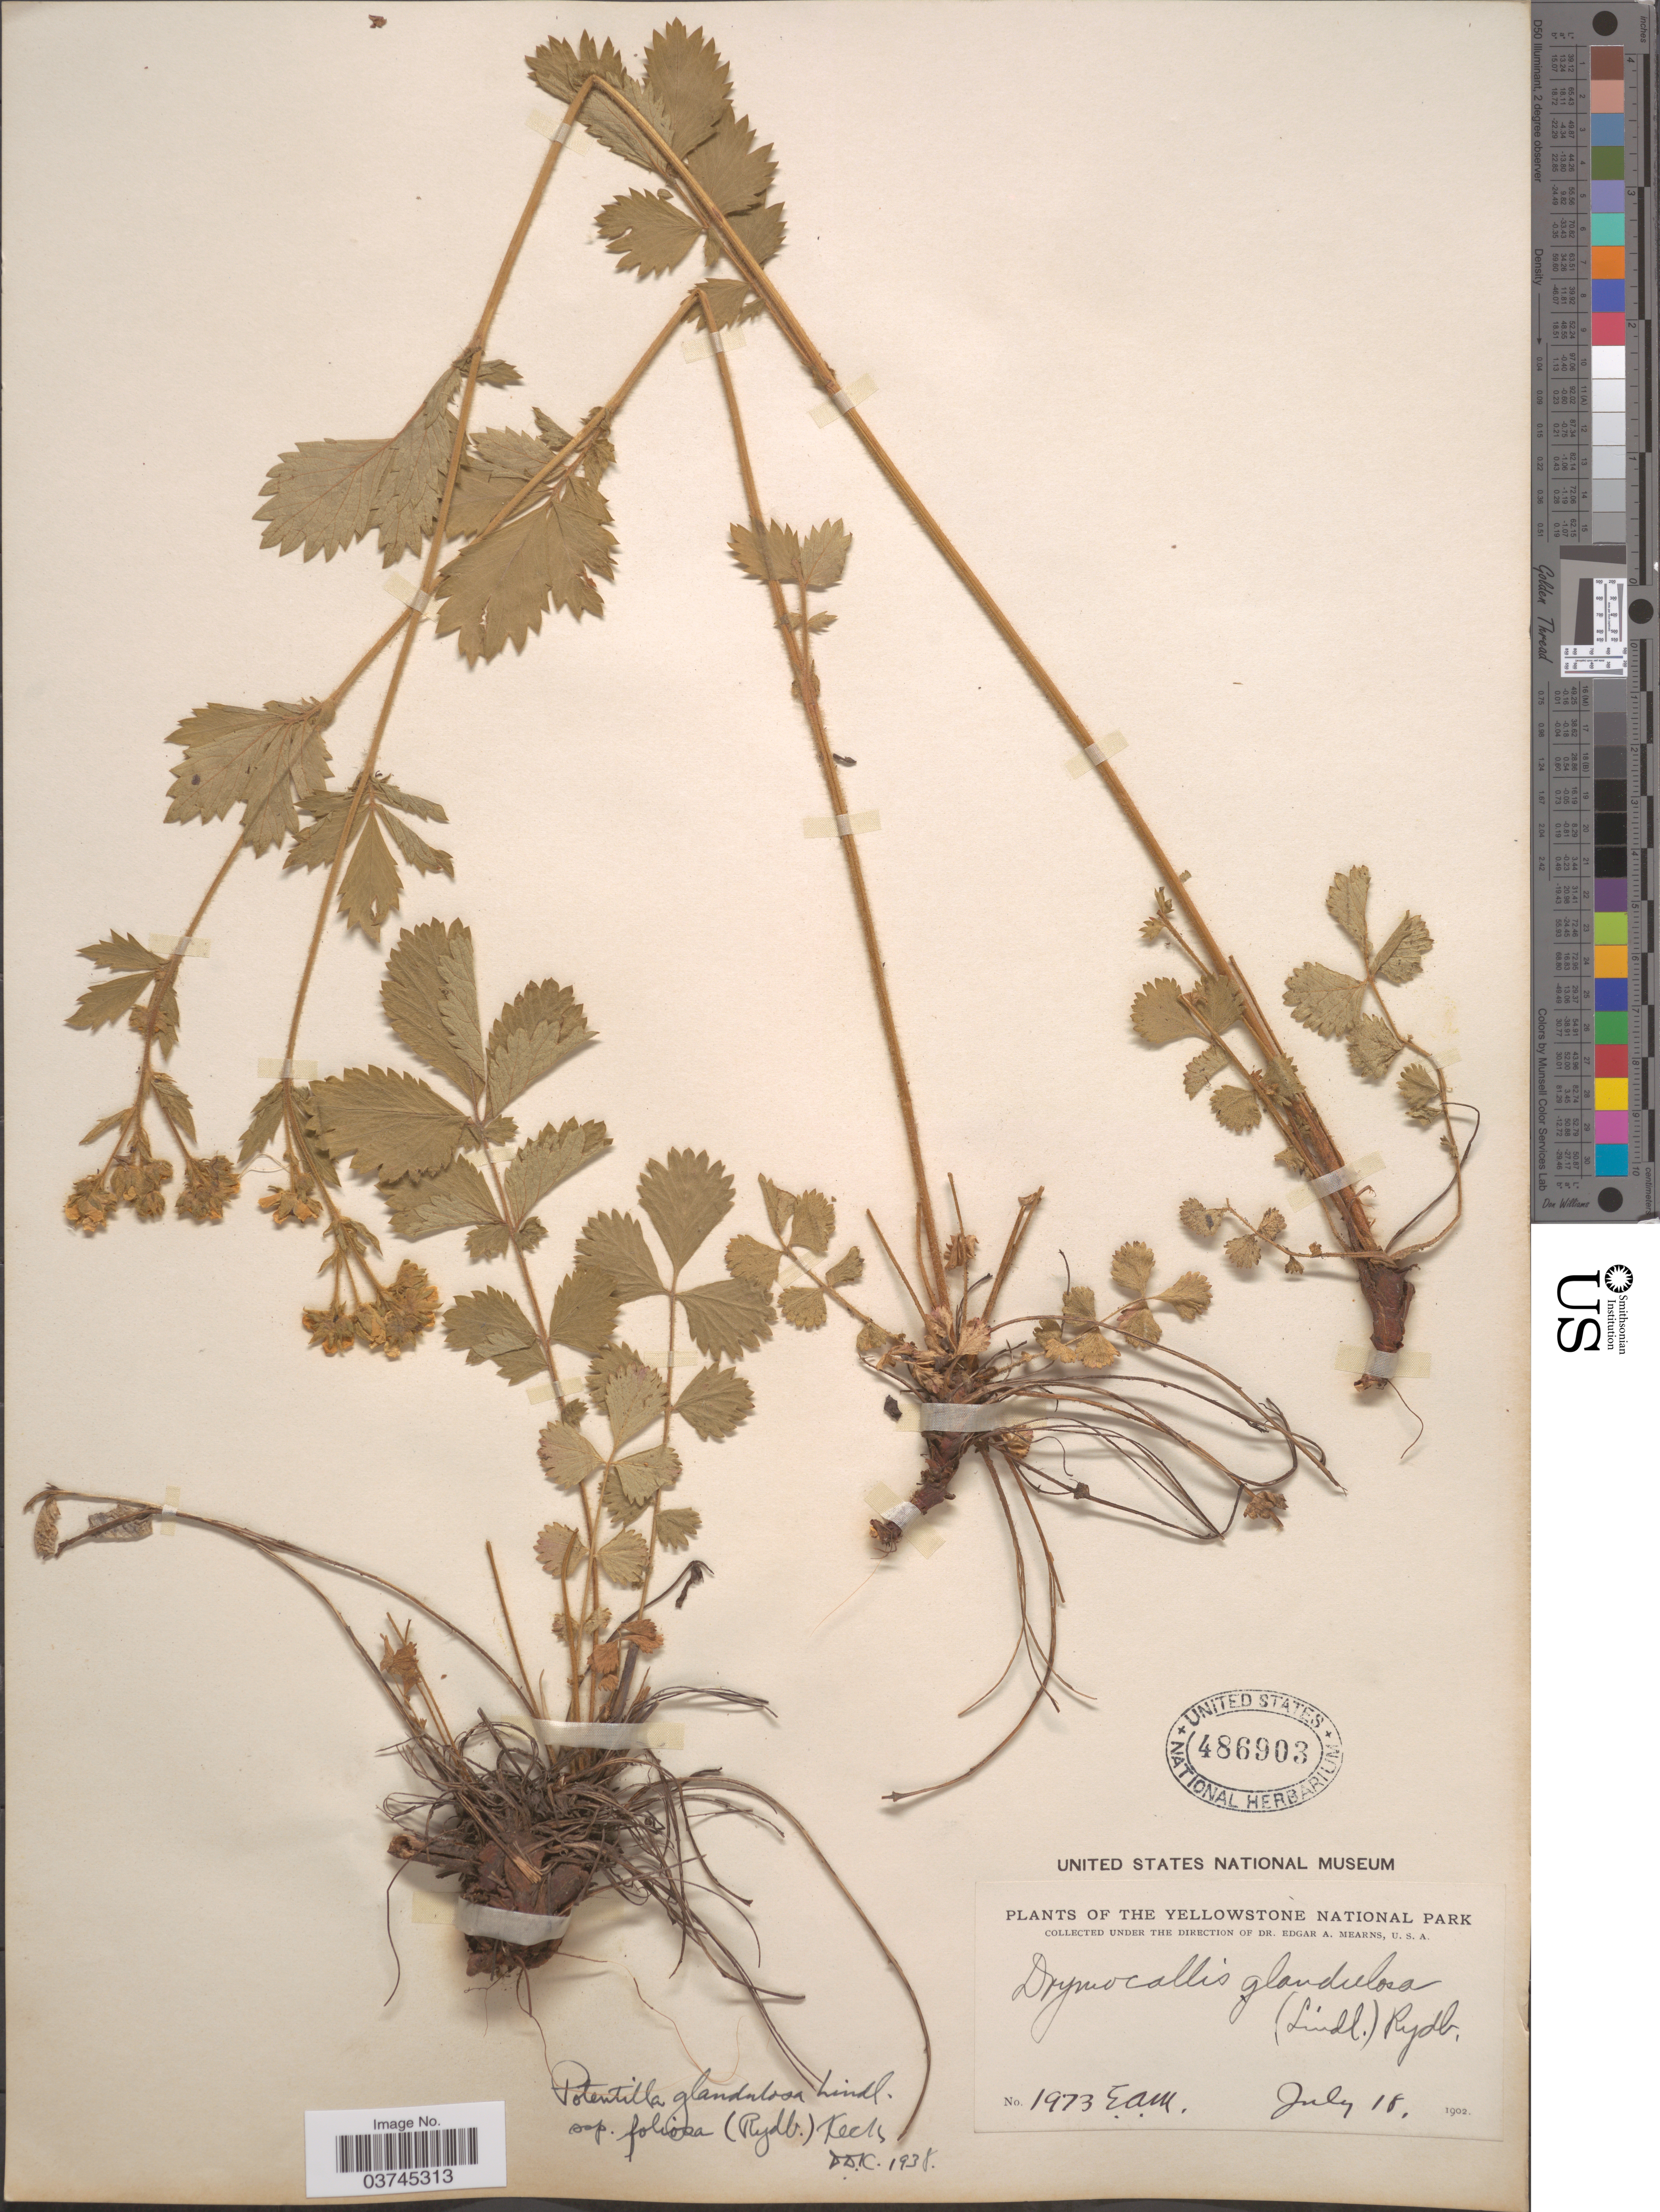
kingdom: Plantae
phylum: Tracheophyta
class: Magnoliopsida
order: Rosales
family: Rosaceae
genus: Drymocallis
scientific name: Drymocallis foliosa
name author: Rydb.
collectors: E. A. Mearns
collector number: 1973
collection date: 1902-07-18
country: United States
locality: Yellowstone National Park.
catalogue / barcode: US 486903